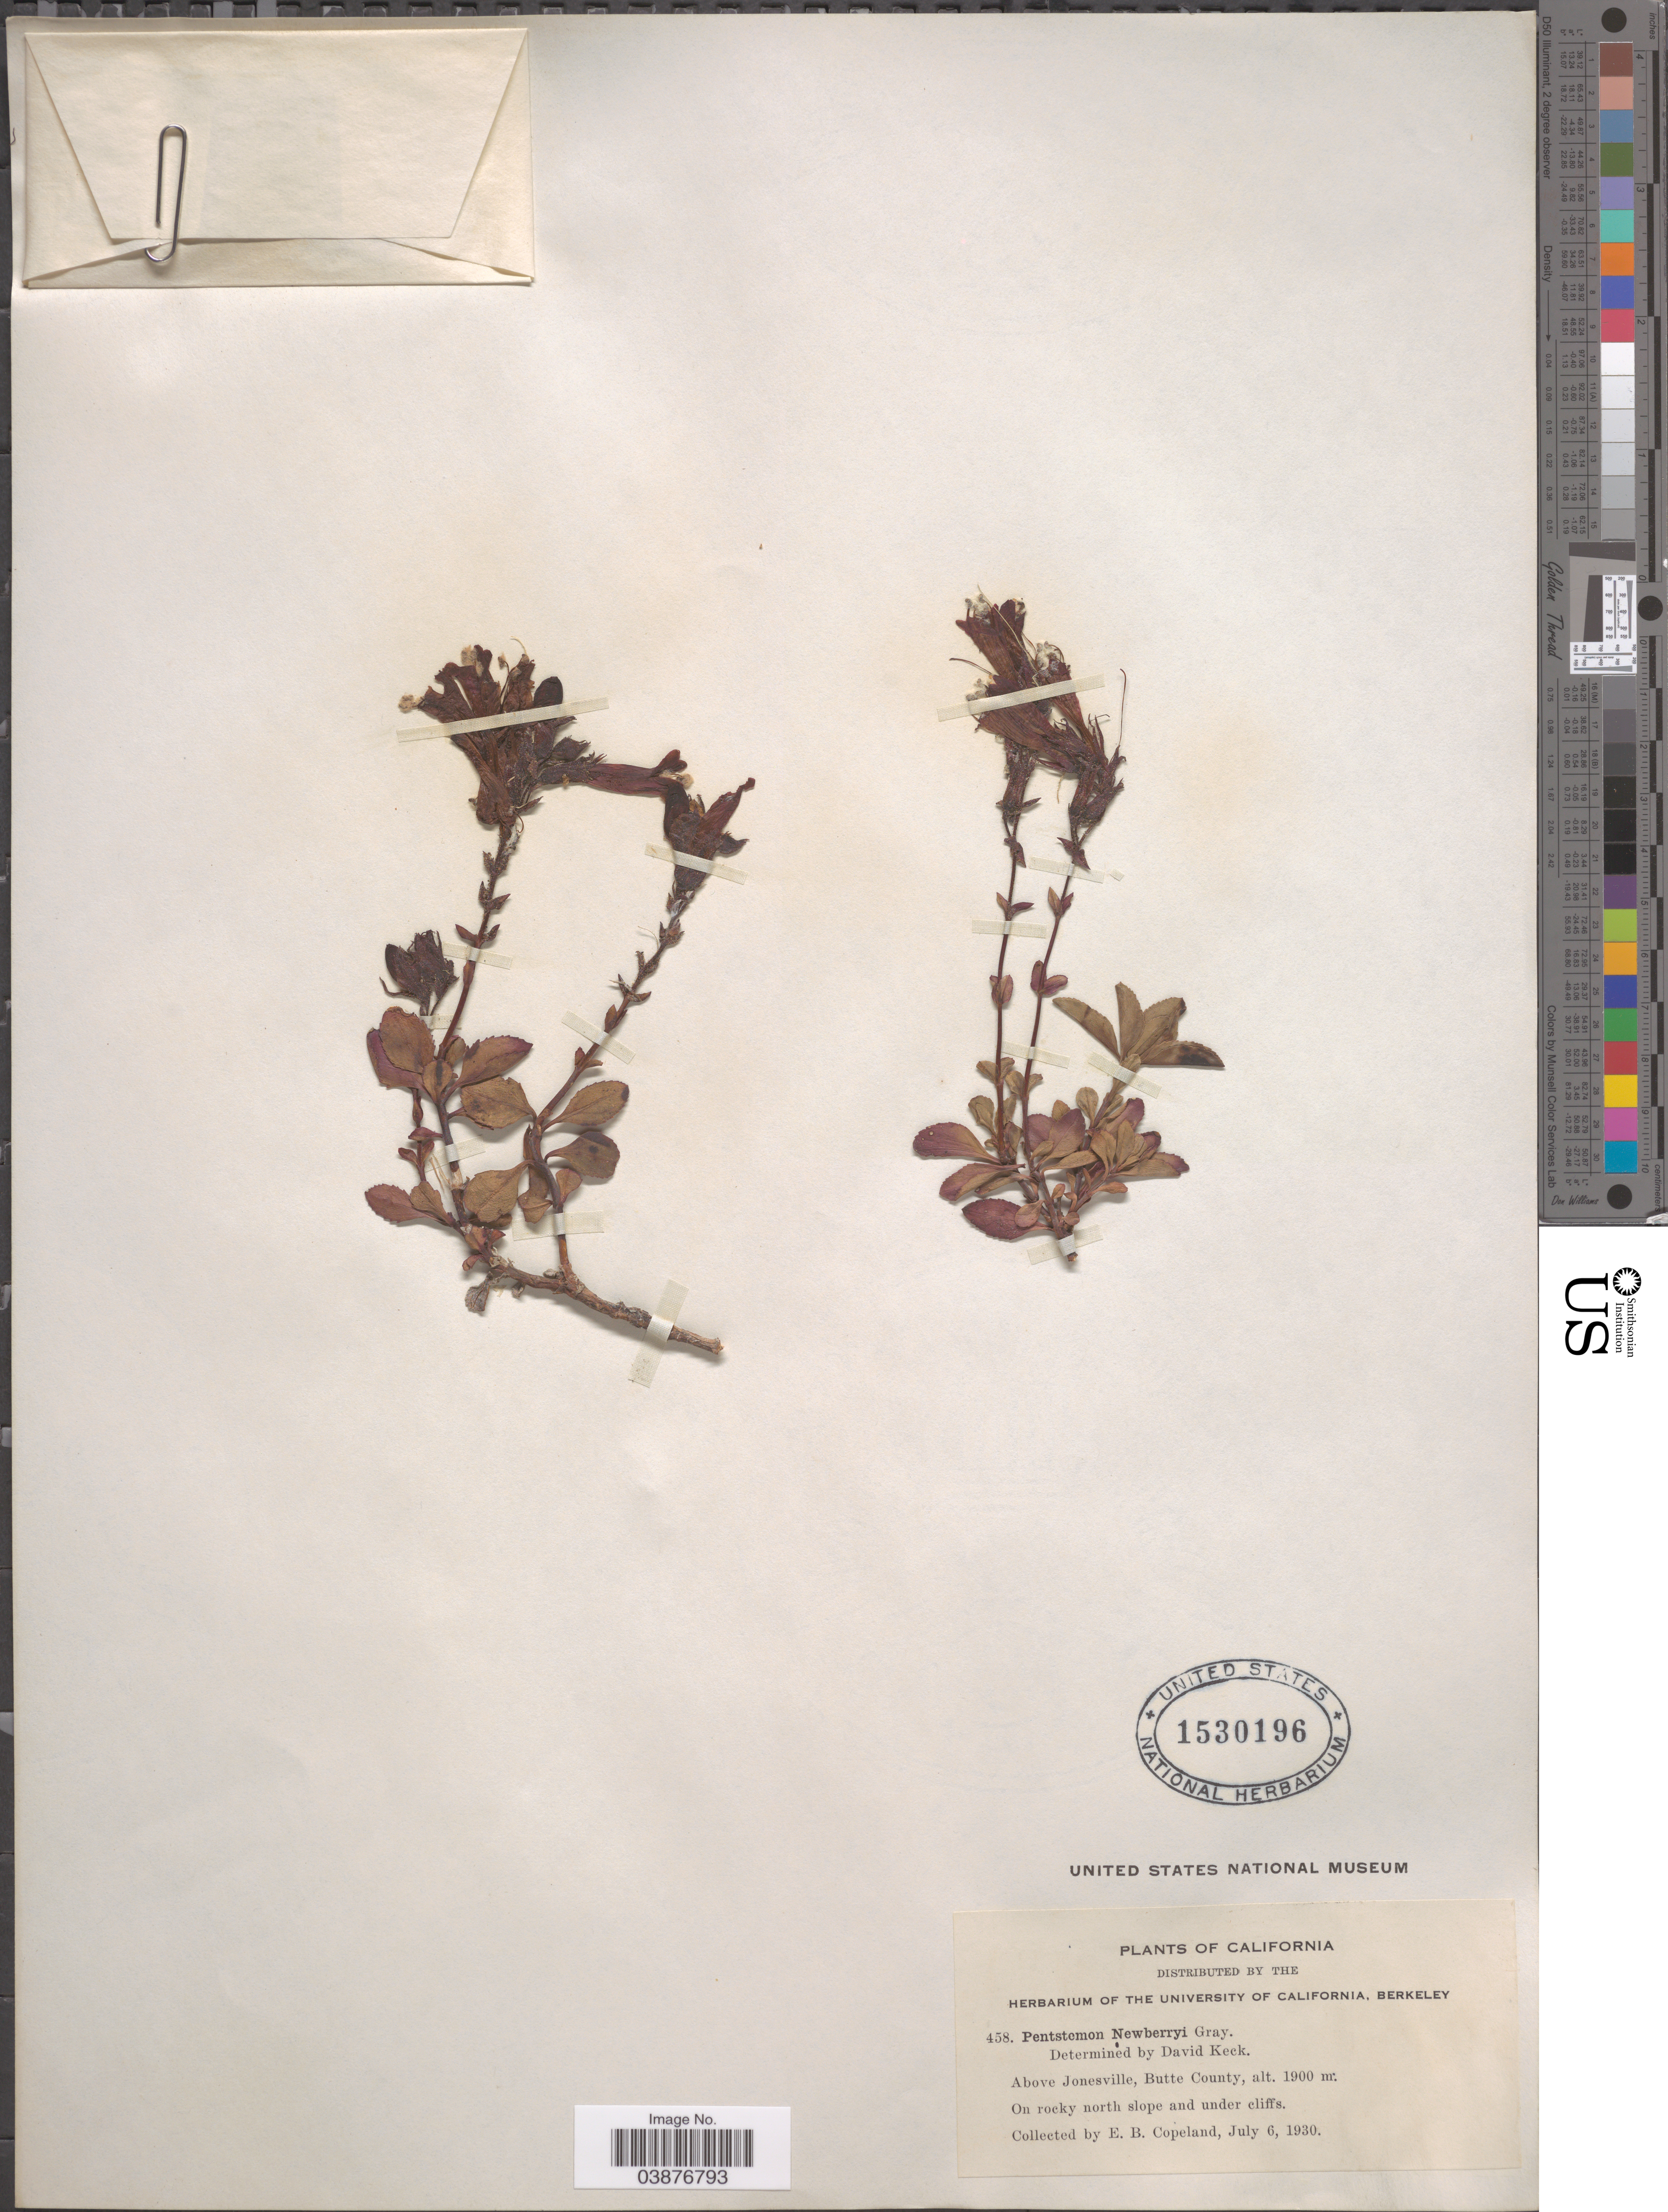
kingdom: Plantae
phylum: Tracheophyta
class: Magnoliopsida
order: Lamiales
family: Plantaginaceae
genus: Penstemon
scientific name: Penstemon newberryi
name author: A. Gray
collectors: E. B. Copeland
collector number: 458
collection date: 1930-07-06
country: United States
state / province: California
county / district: Butte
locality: Above Jonesville, Butte County. North slope.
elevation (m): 1900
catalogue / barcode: US 1530196